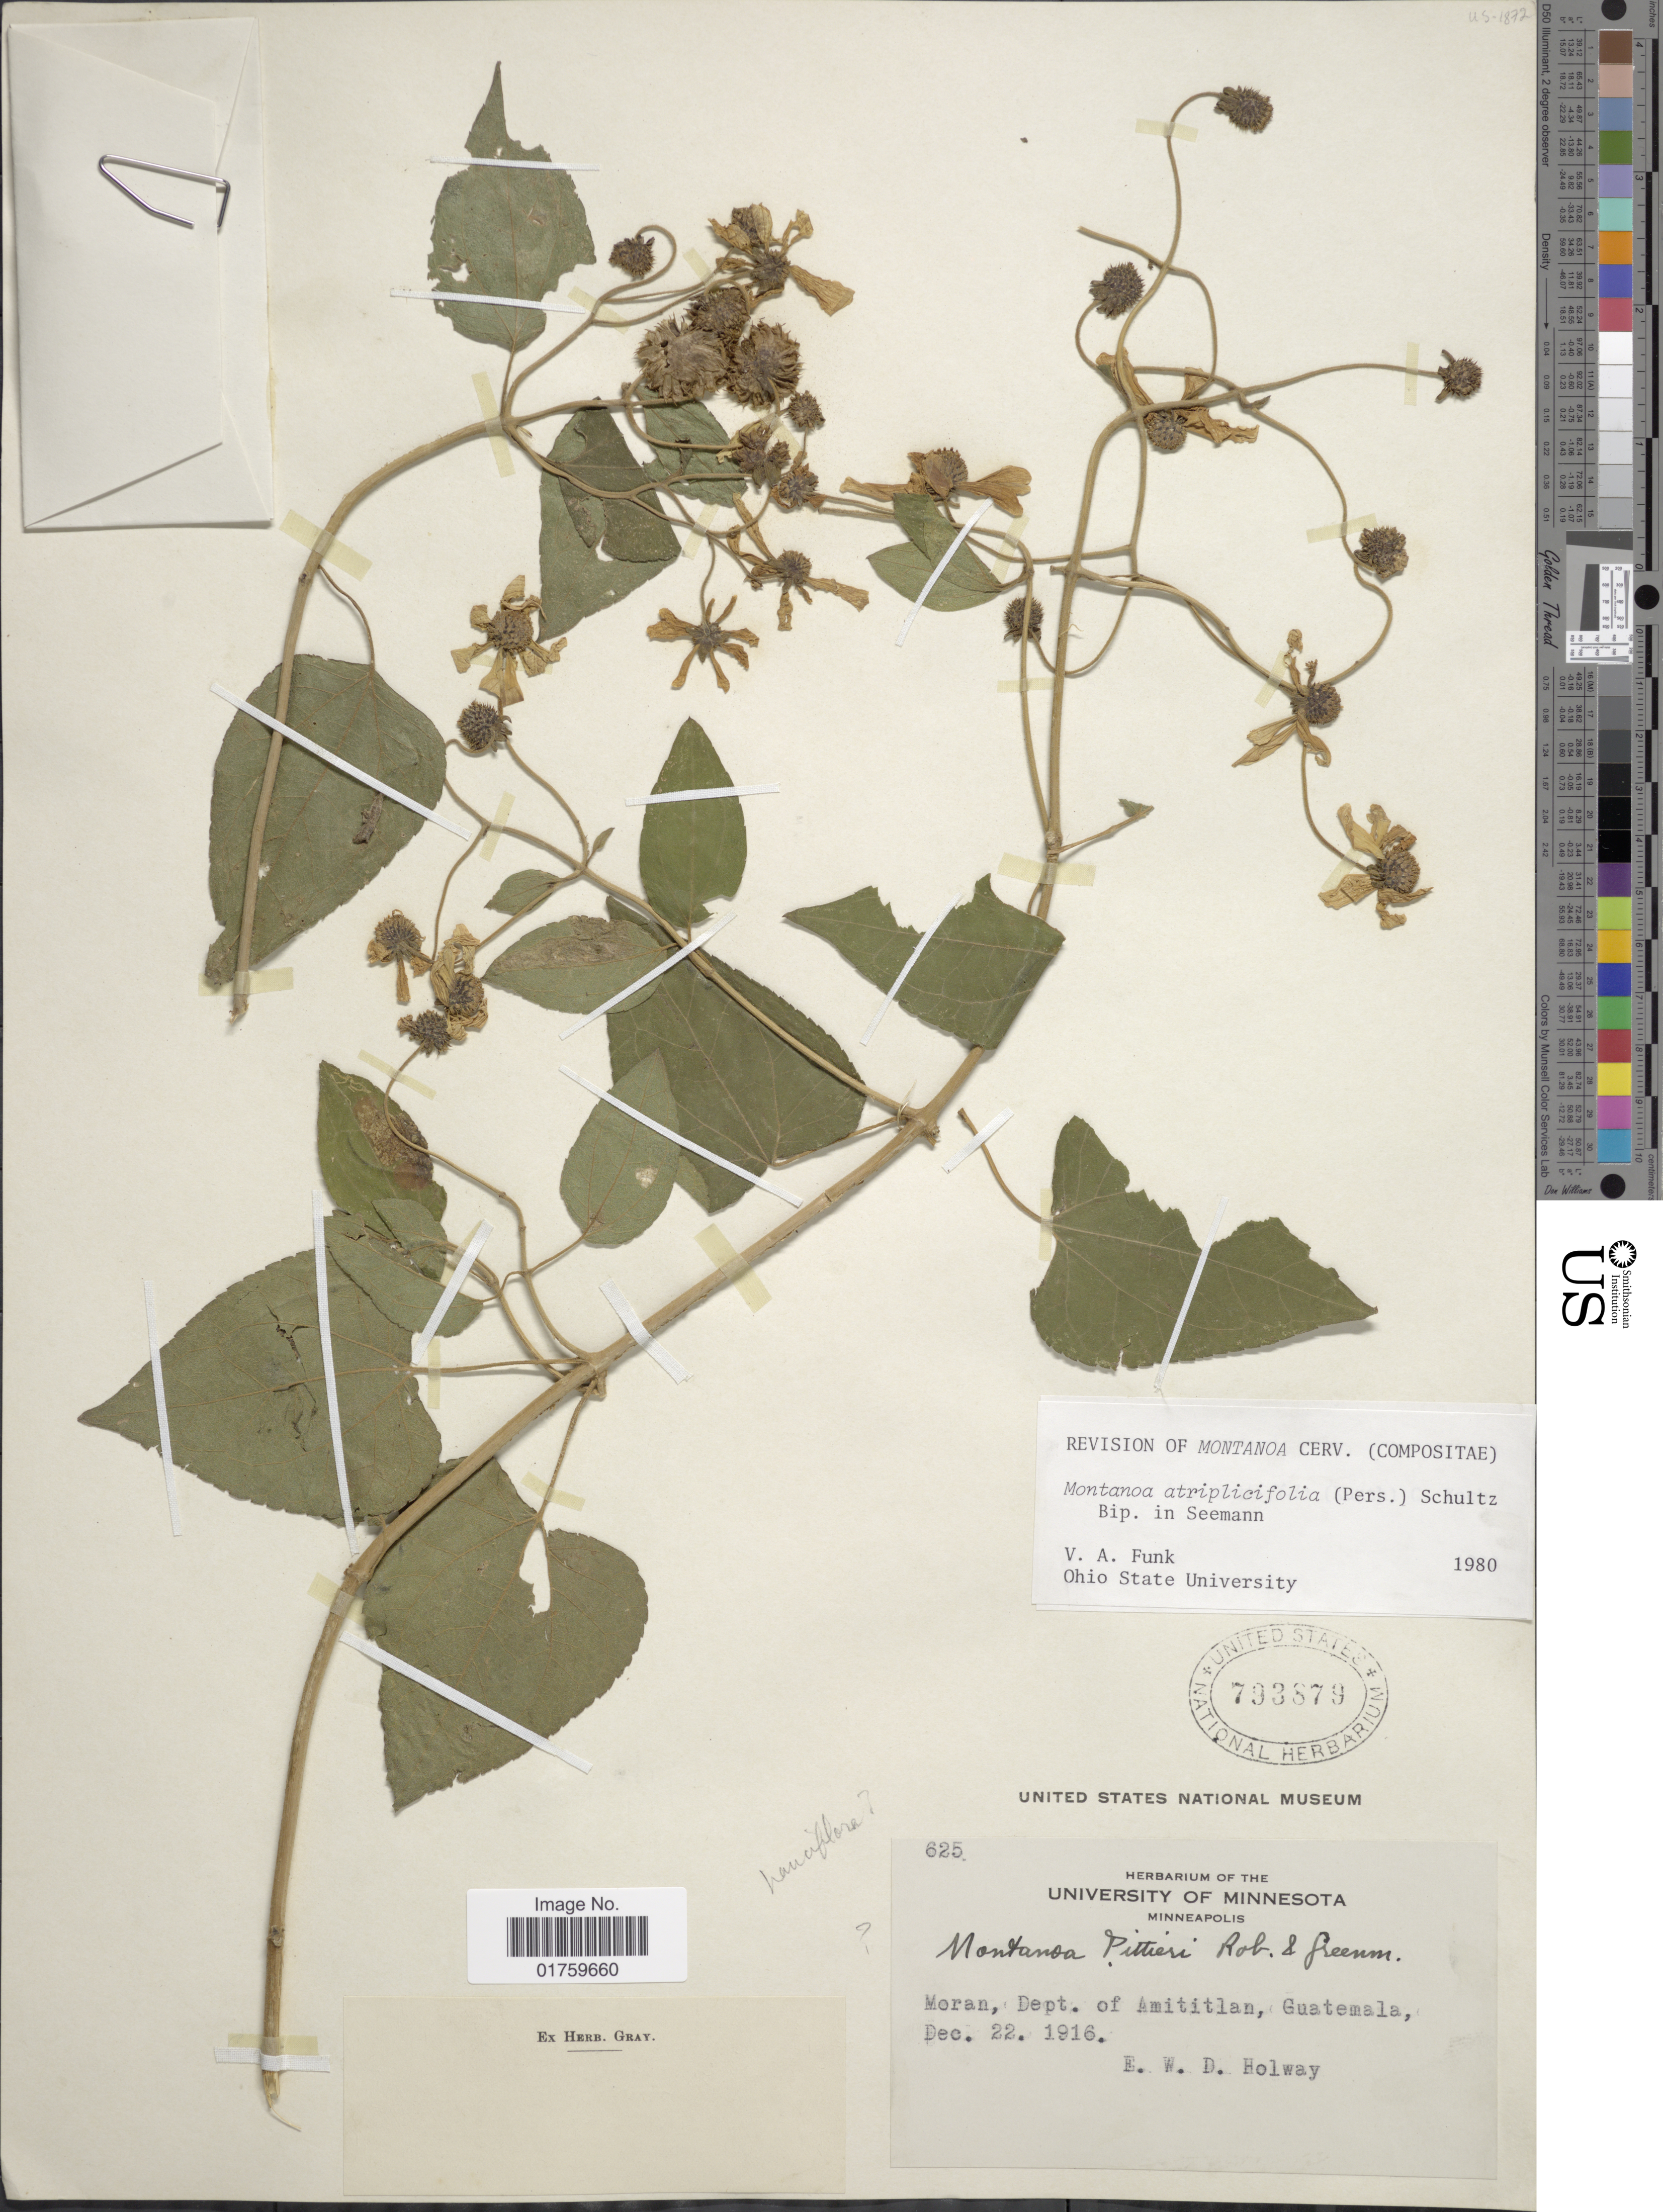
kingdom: Plantae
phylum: Tracheophyta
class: Magnoliopsida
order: Asterales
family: Asteraceae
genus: Montanoa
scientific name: Montanoa atriplicifolia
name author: (Pers.) Sch. Bip.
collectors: E. W. D. Holway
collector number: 625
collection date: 1916-12-22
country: Guatemala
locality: Moran, Dept. of Amititlan.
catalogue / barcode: US 793879